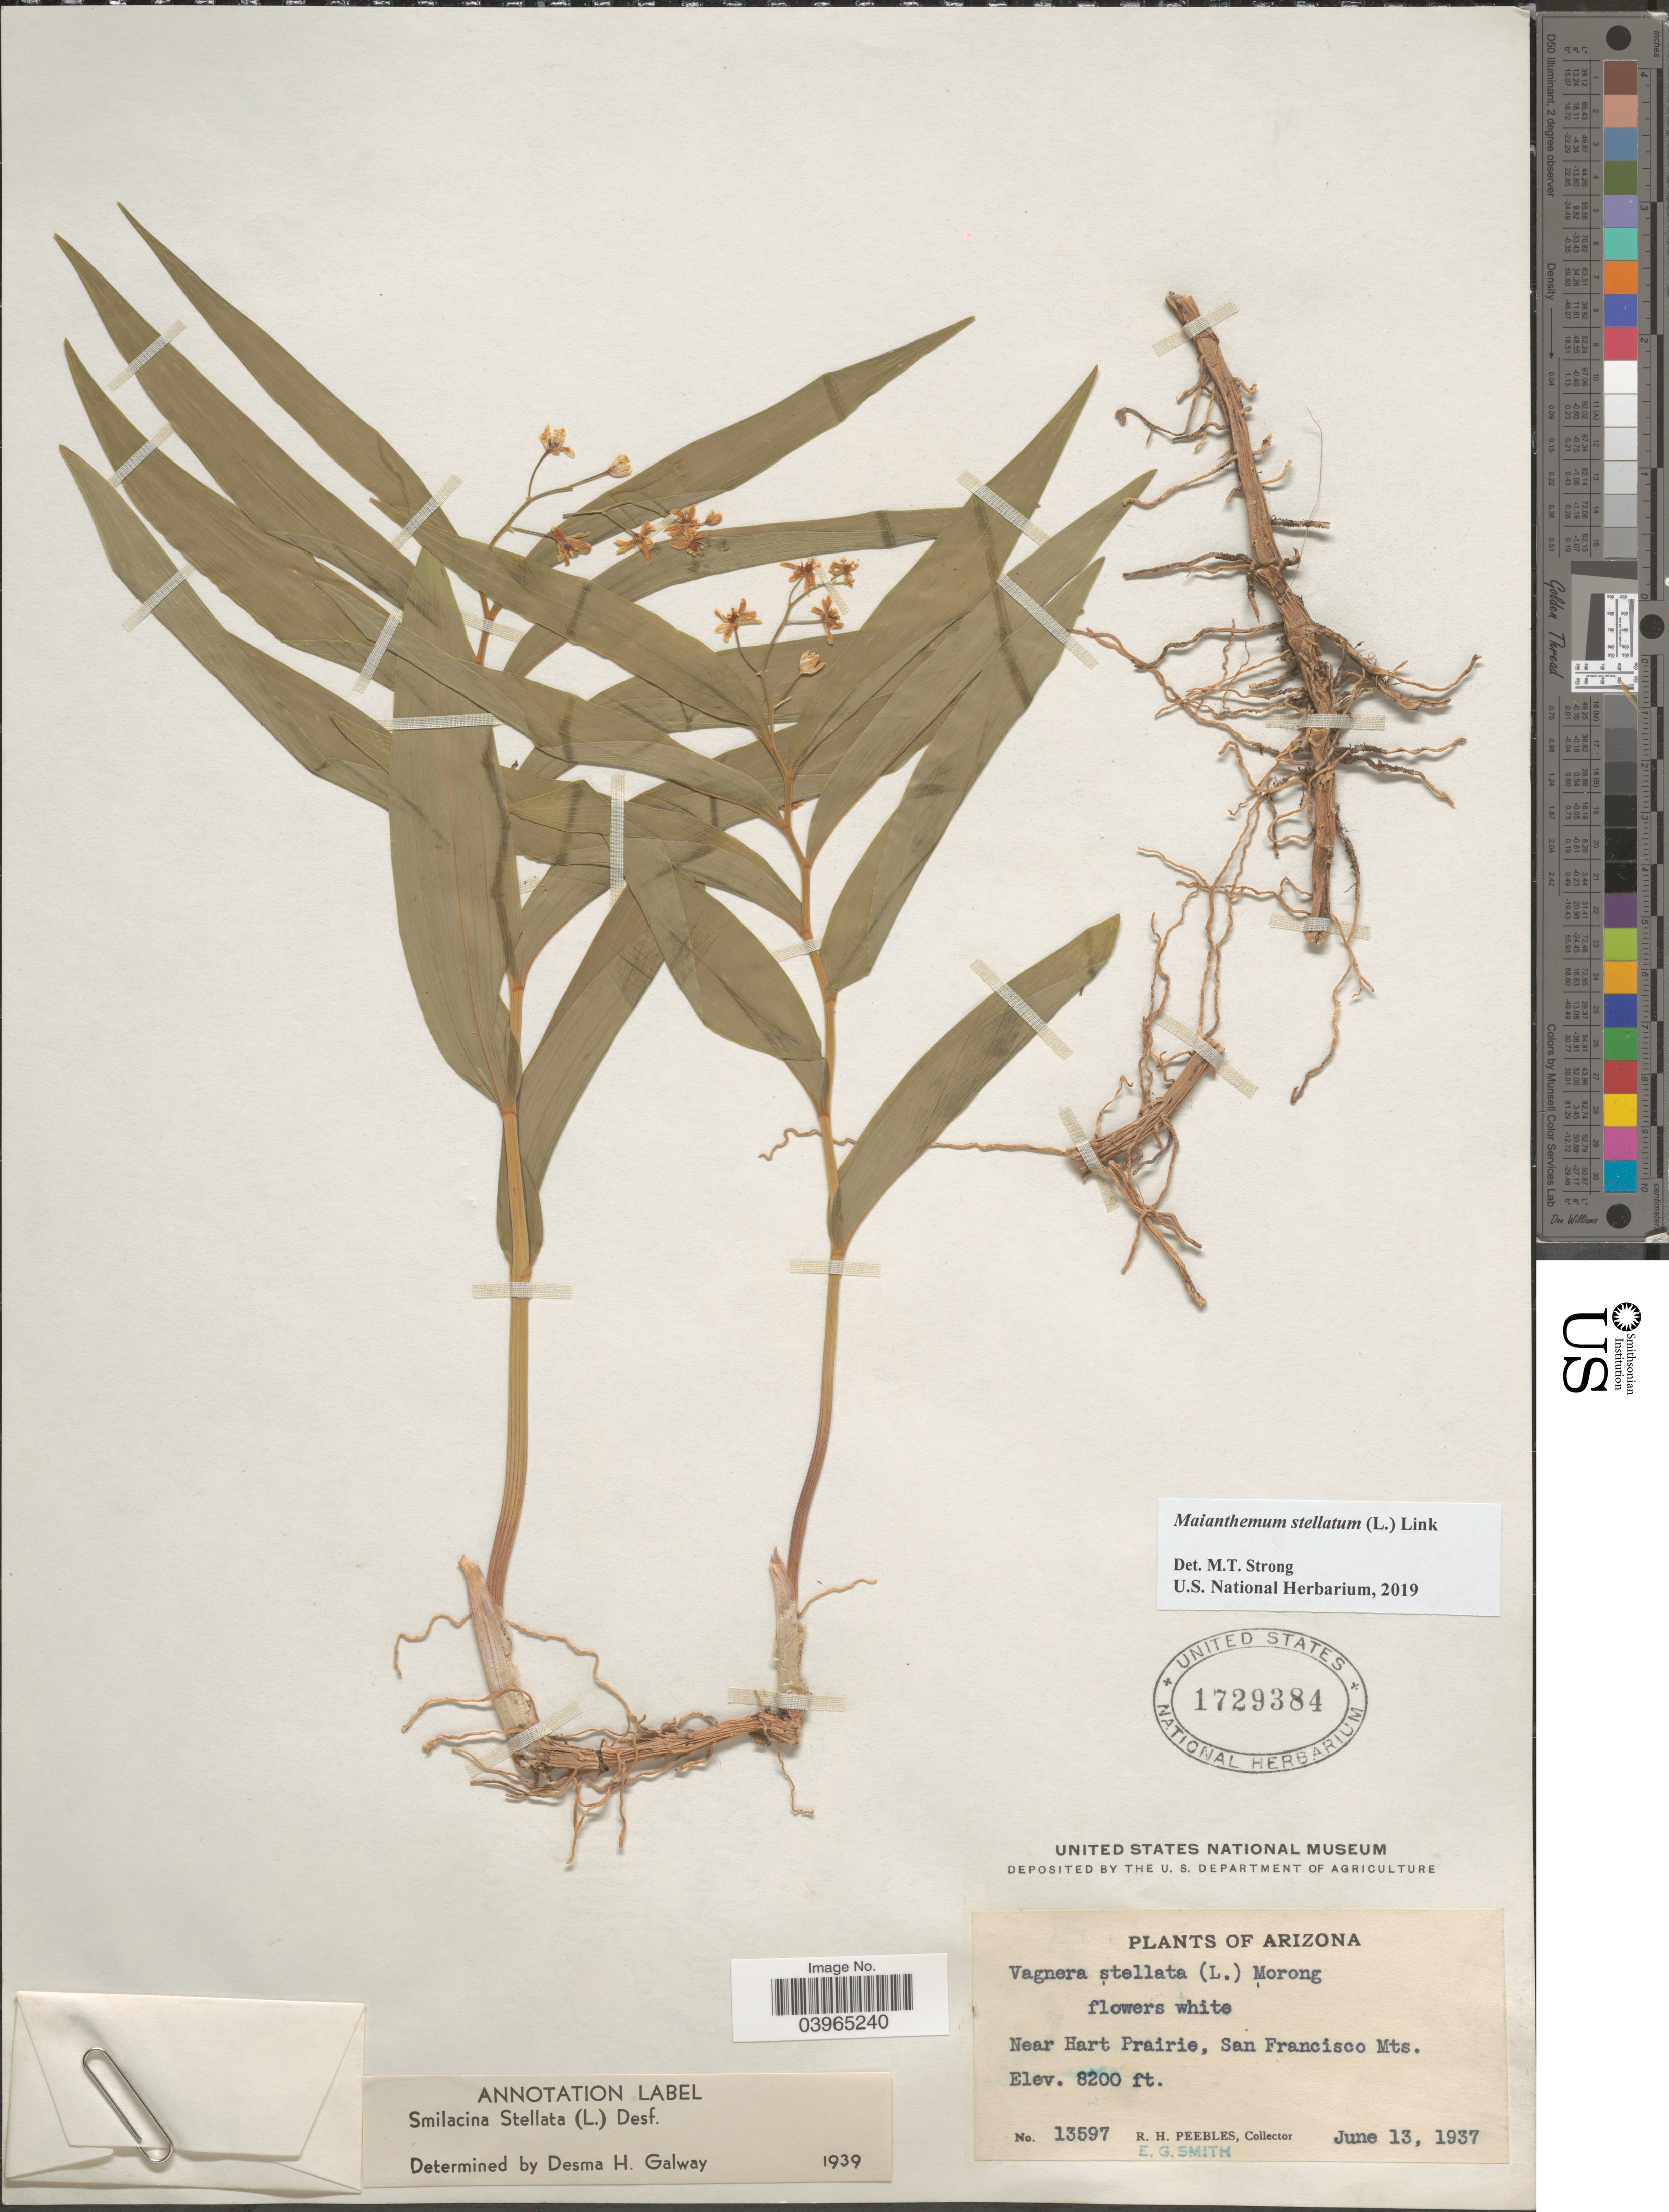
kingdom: Plantae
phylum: Tracheophyta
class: Liliopsida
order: Asparagales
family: Asparagaceae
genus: Maianthemum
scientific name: Maianthemum stellatum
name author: (L.) Link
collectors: R. H. Peebles & E. G. Smith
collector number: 13597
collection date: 1937-06-13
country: United States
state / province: Arizona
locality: Near Hart Prairie, San Francisco Mts.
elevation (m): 2499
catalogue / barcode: US 1729384